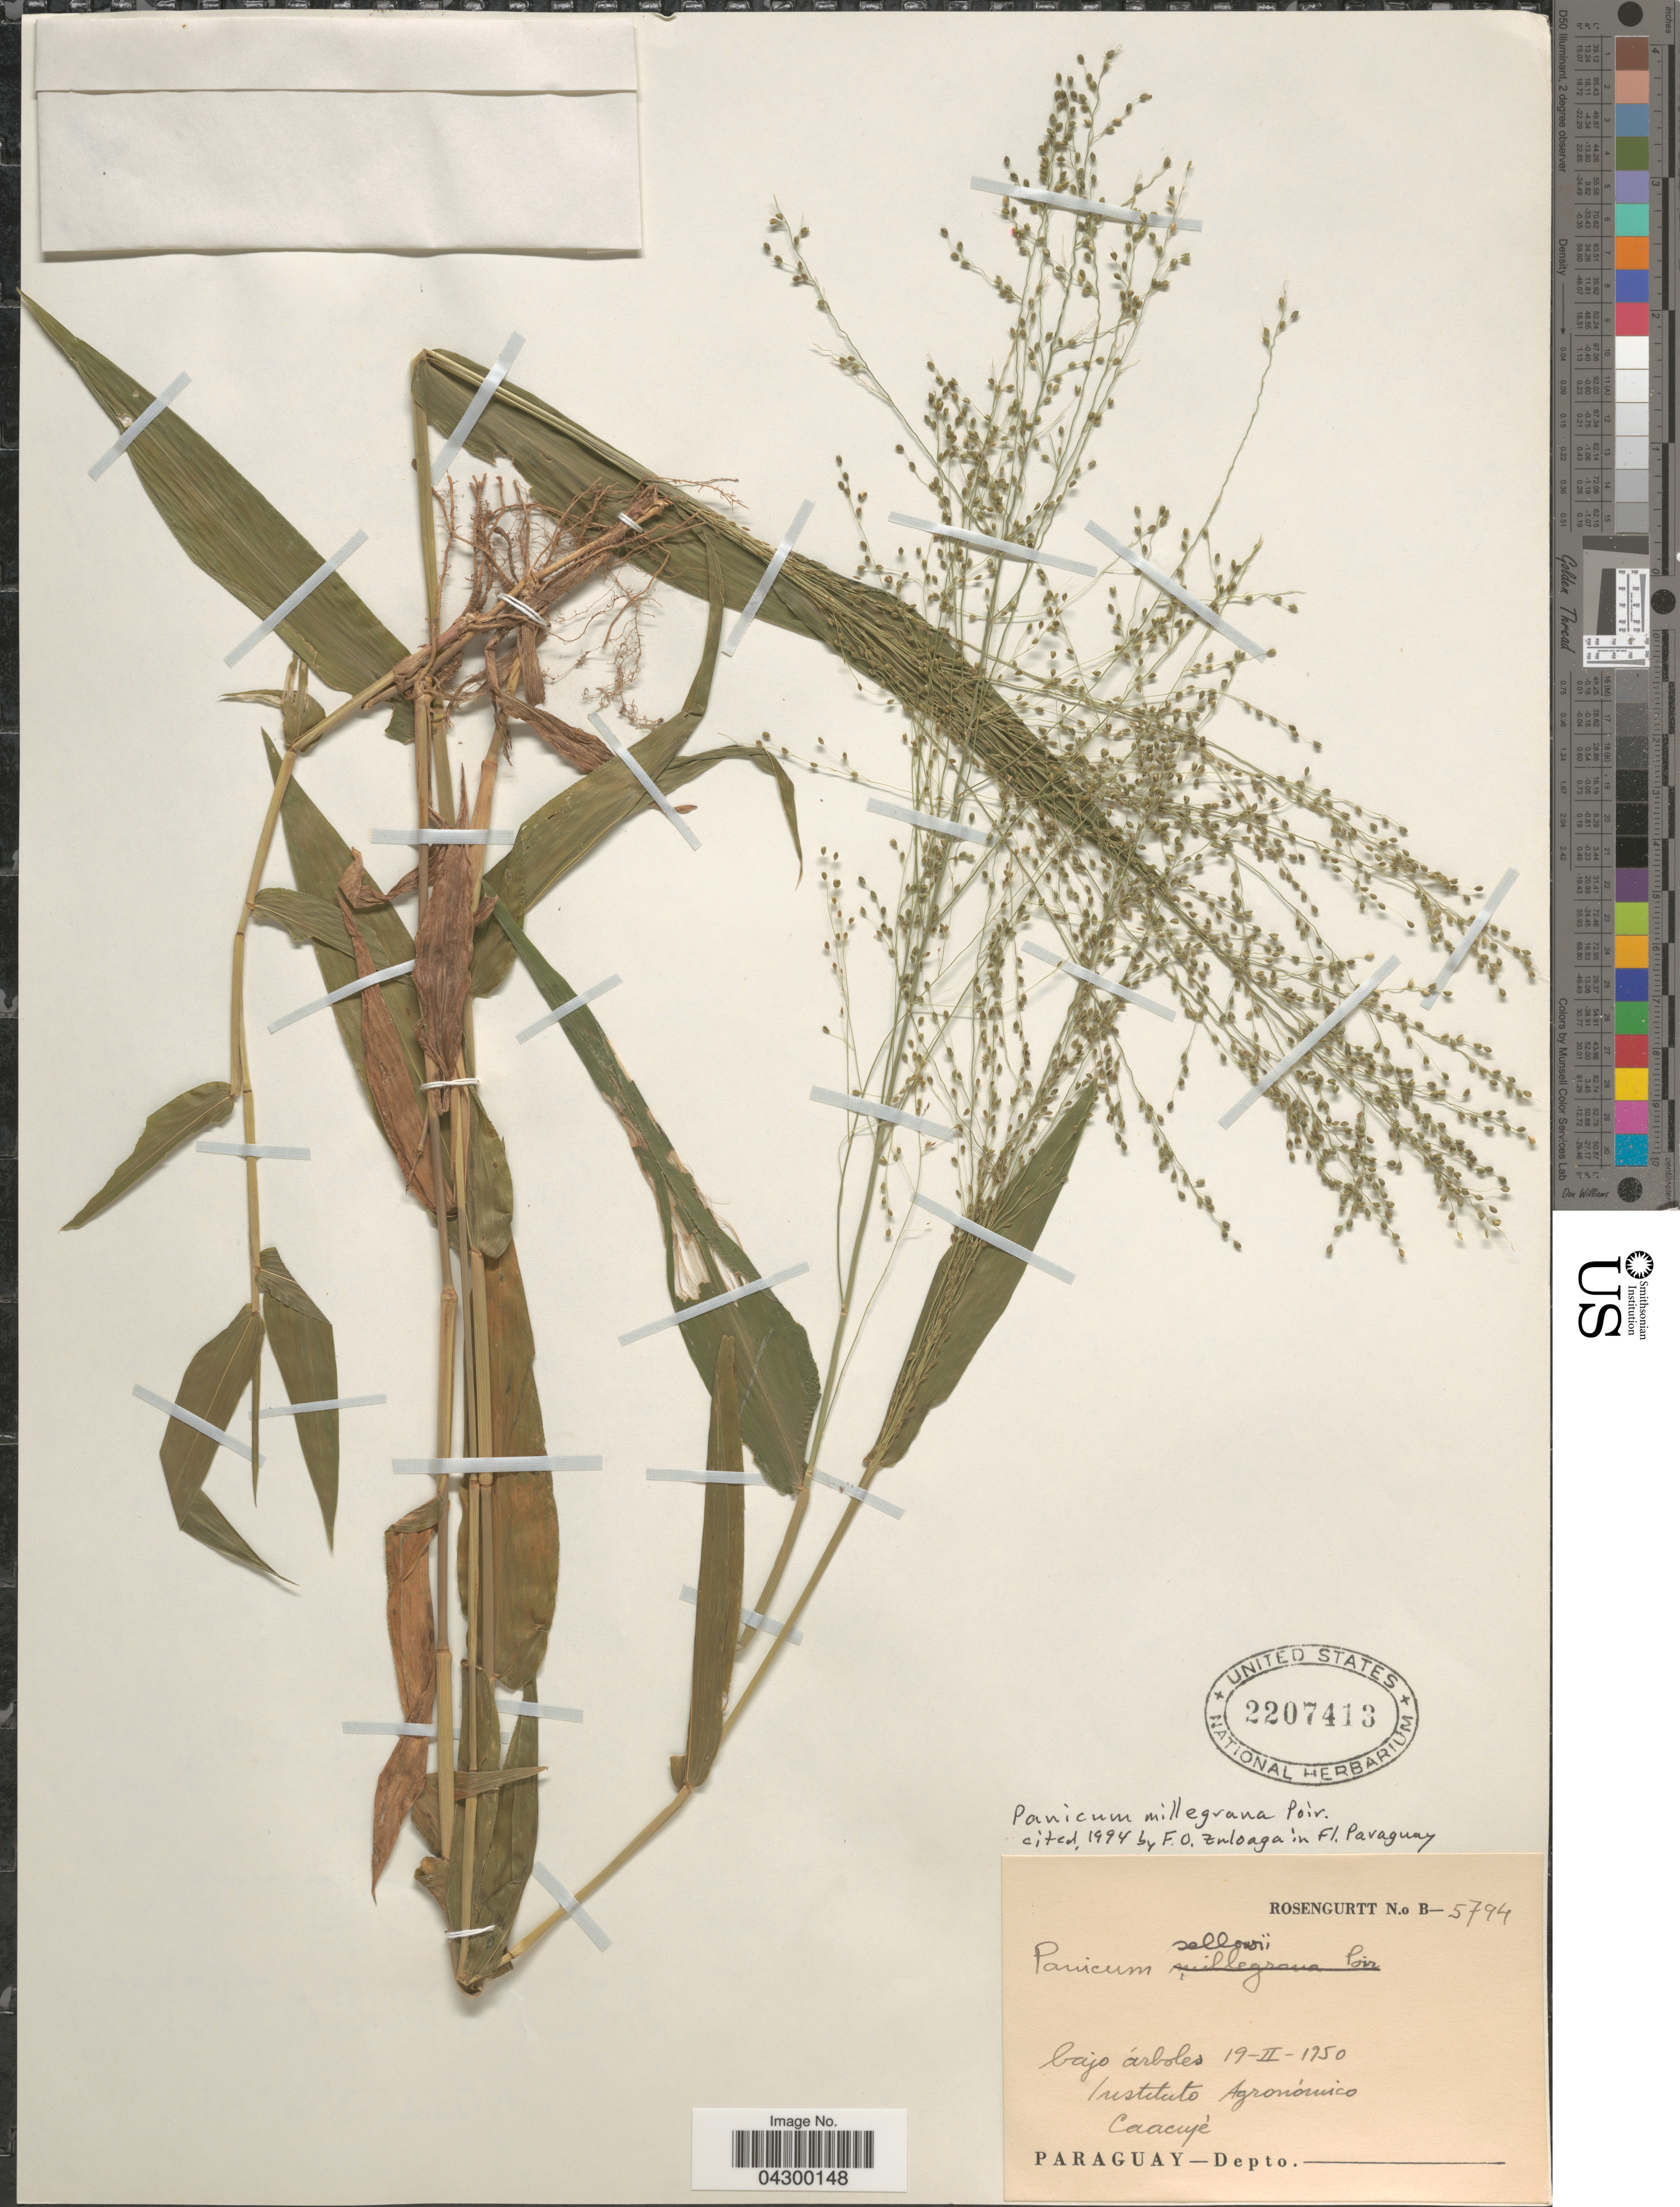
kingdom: Plantae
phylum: Tracheophyta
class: Liliopsida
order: Poales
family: Poaceae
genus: Panicum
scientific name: Panicum millegrana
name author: Poir.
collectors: Rosengurtt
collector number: B-5794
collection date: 1950-02-19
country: Paraguay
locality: Bajo árboles. Instituto Agronómico Caacuyé.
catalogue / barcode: US 2207413